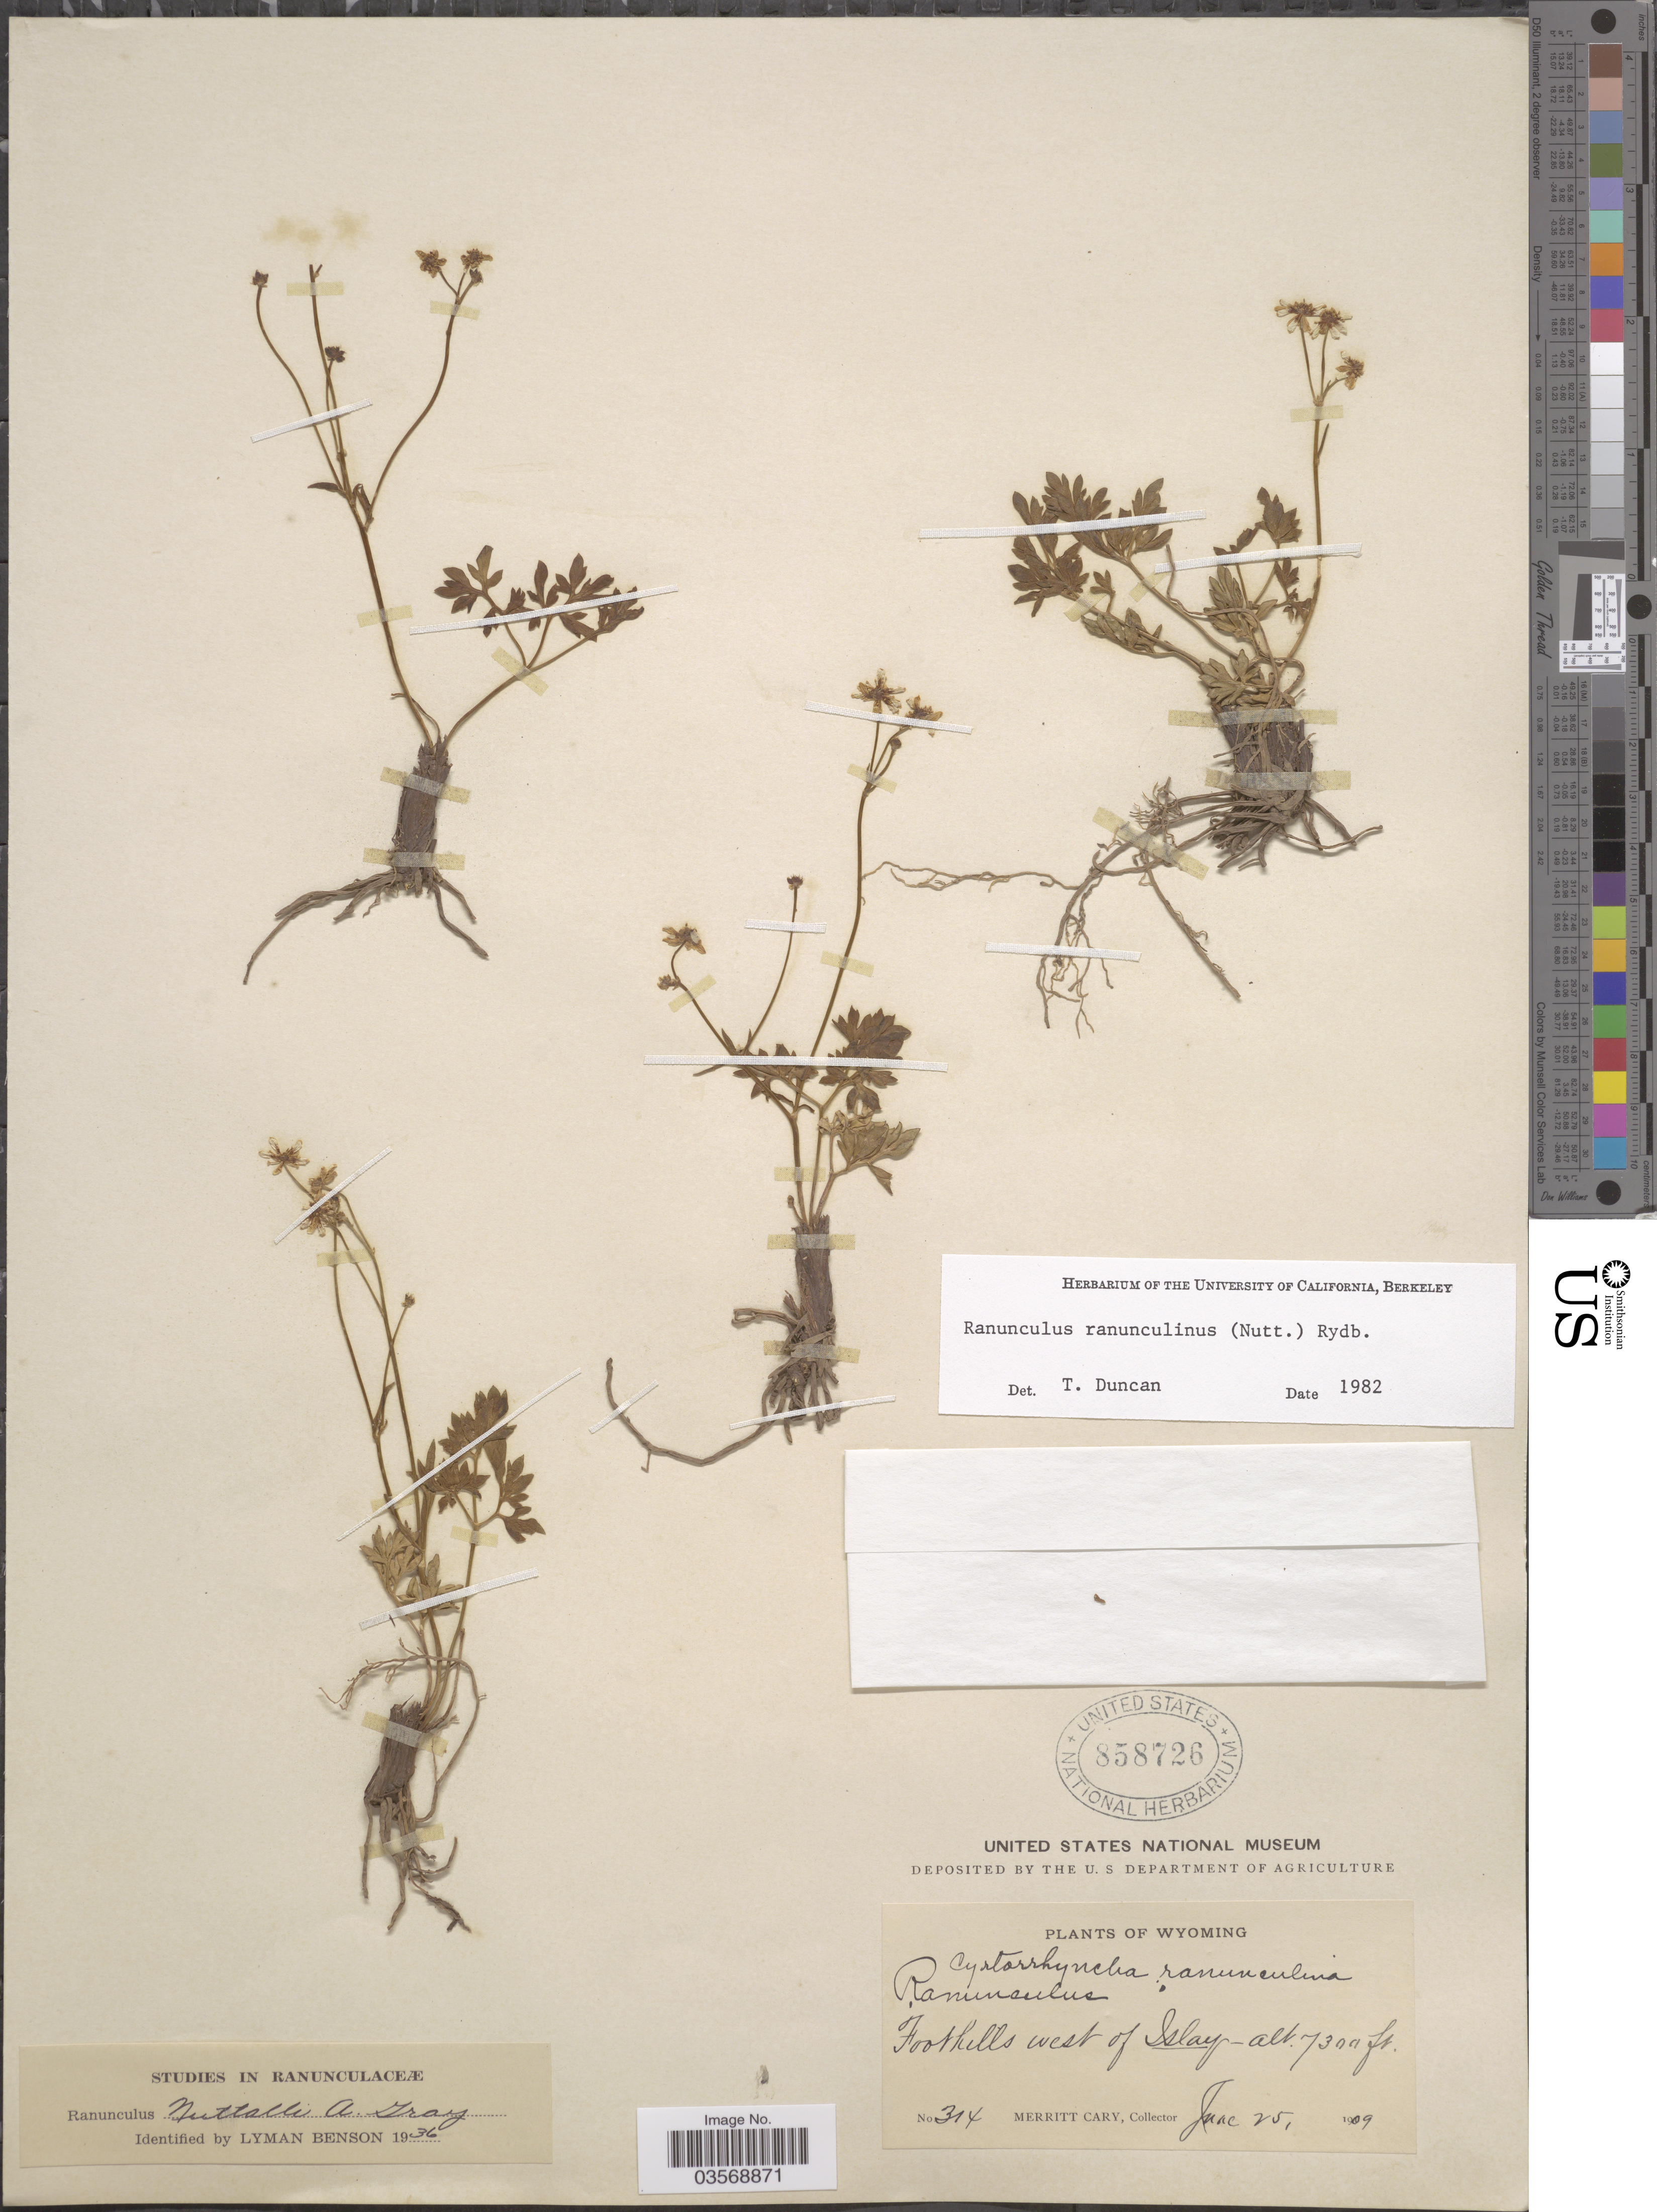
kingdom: Plantae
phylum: Tracheophyta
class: Magnoliopsida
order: Ranunculales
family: Ranunculaceae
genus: Ranunculus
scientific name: Ranunculus ranunculinus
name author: (Nutt.) Rydb.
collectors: M. Cary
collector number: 314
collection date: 1909-06-25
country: United States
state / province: Wyoming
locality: Foothills west of Islay.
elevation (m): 2225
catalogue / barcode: US 858726